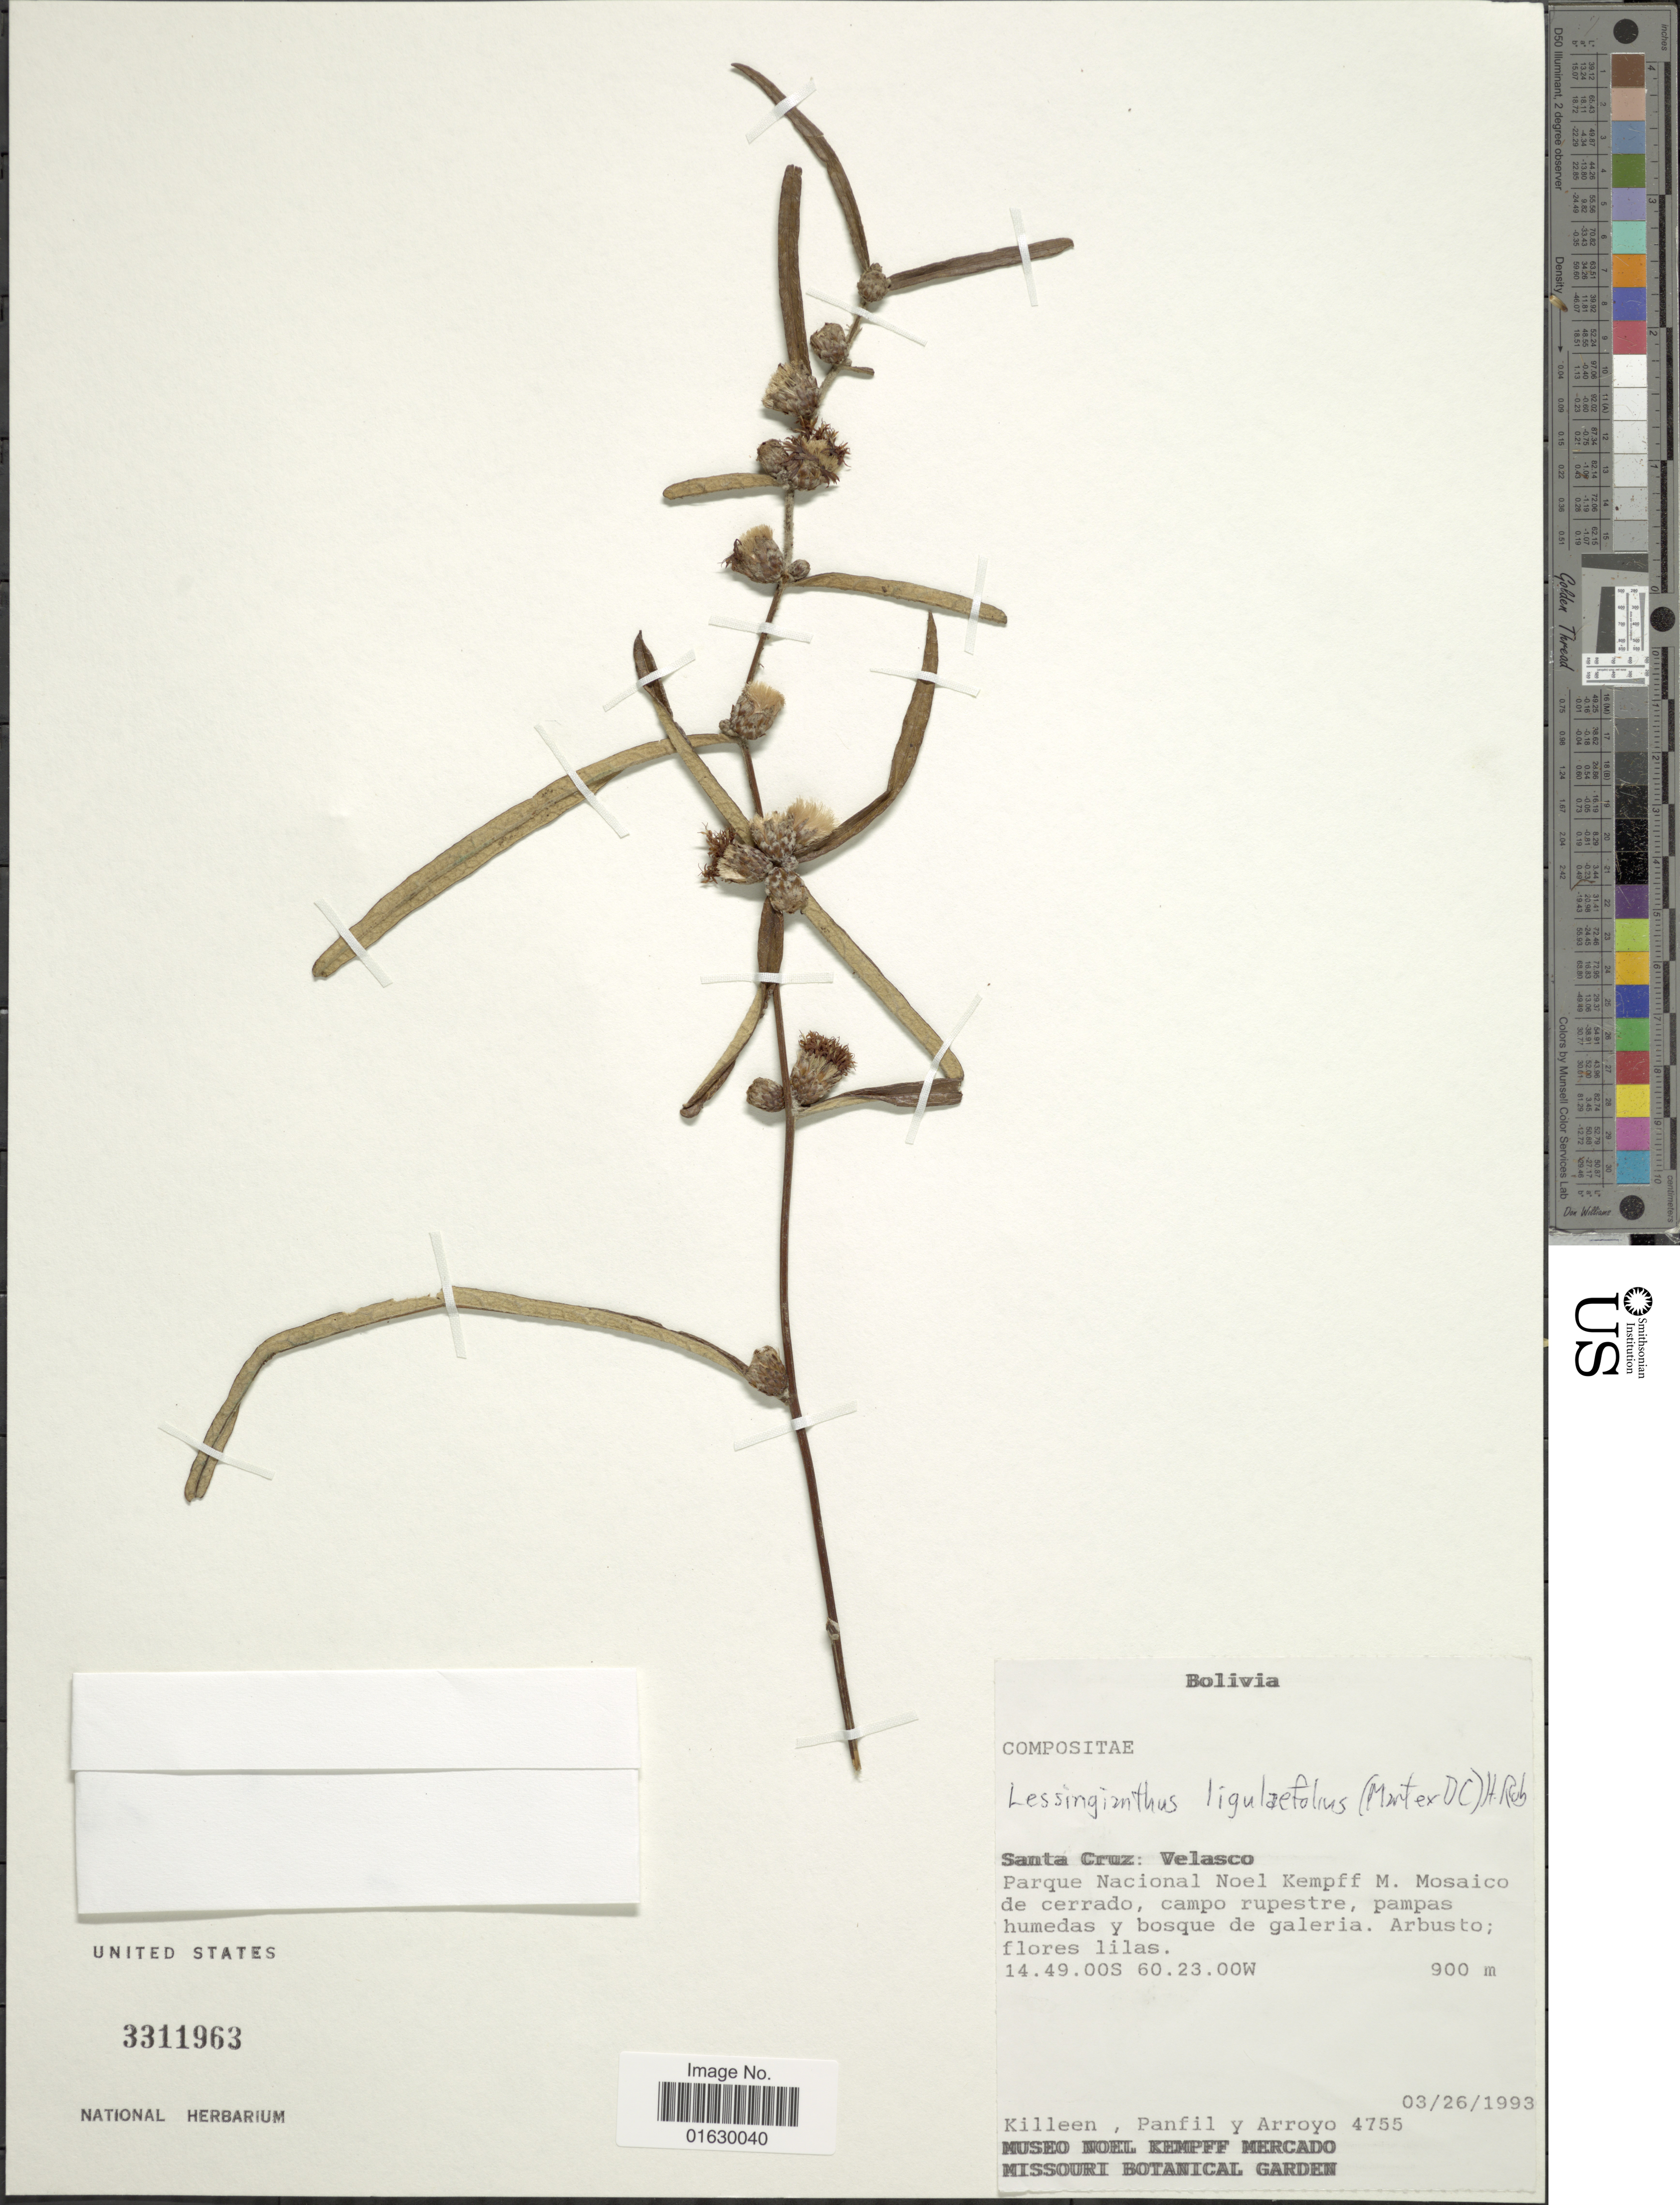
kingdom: Plantae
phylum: Tracheophyta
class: Magnoliopsida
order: Asterales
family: Asteraceae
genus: Lessingianthus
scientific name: Lessingianthus ligulifolius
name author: (Mart. ex DC.) H. Rob.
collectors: Killeen, --, -- Panfil & Arroyo, --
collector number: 4755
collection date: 1993-03-26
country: Bolivia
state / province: Santa Cruz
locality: Santa Cruz: Velasco, Parque Nacional Noel Kempff M. Mosaico de cerrado, campo rupestre, pampas humedas y bosque de galeria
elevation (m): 900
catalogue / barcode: US 3311963